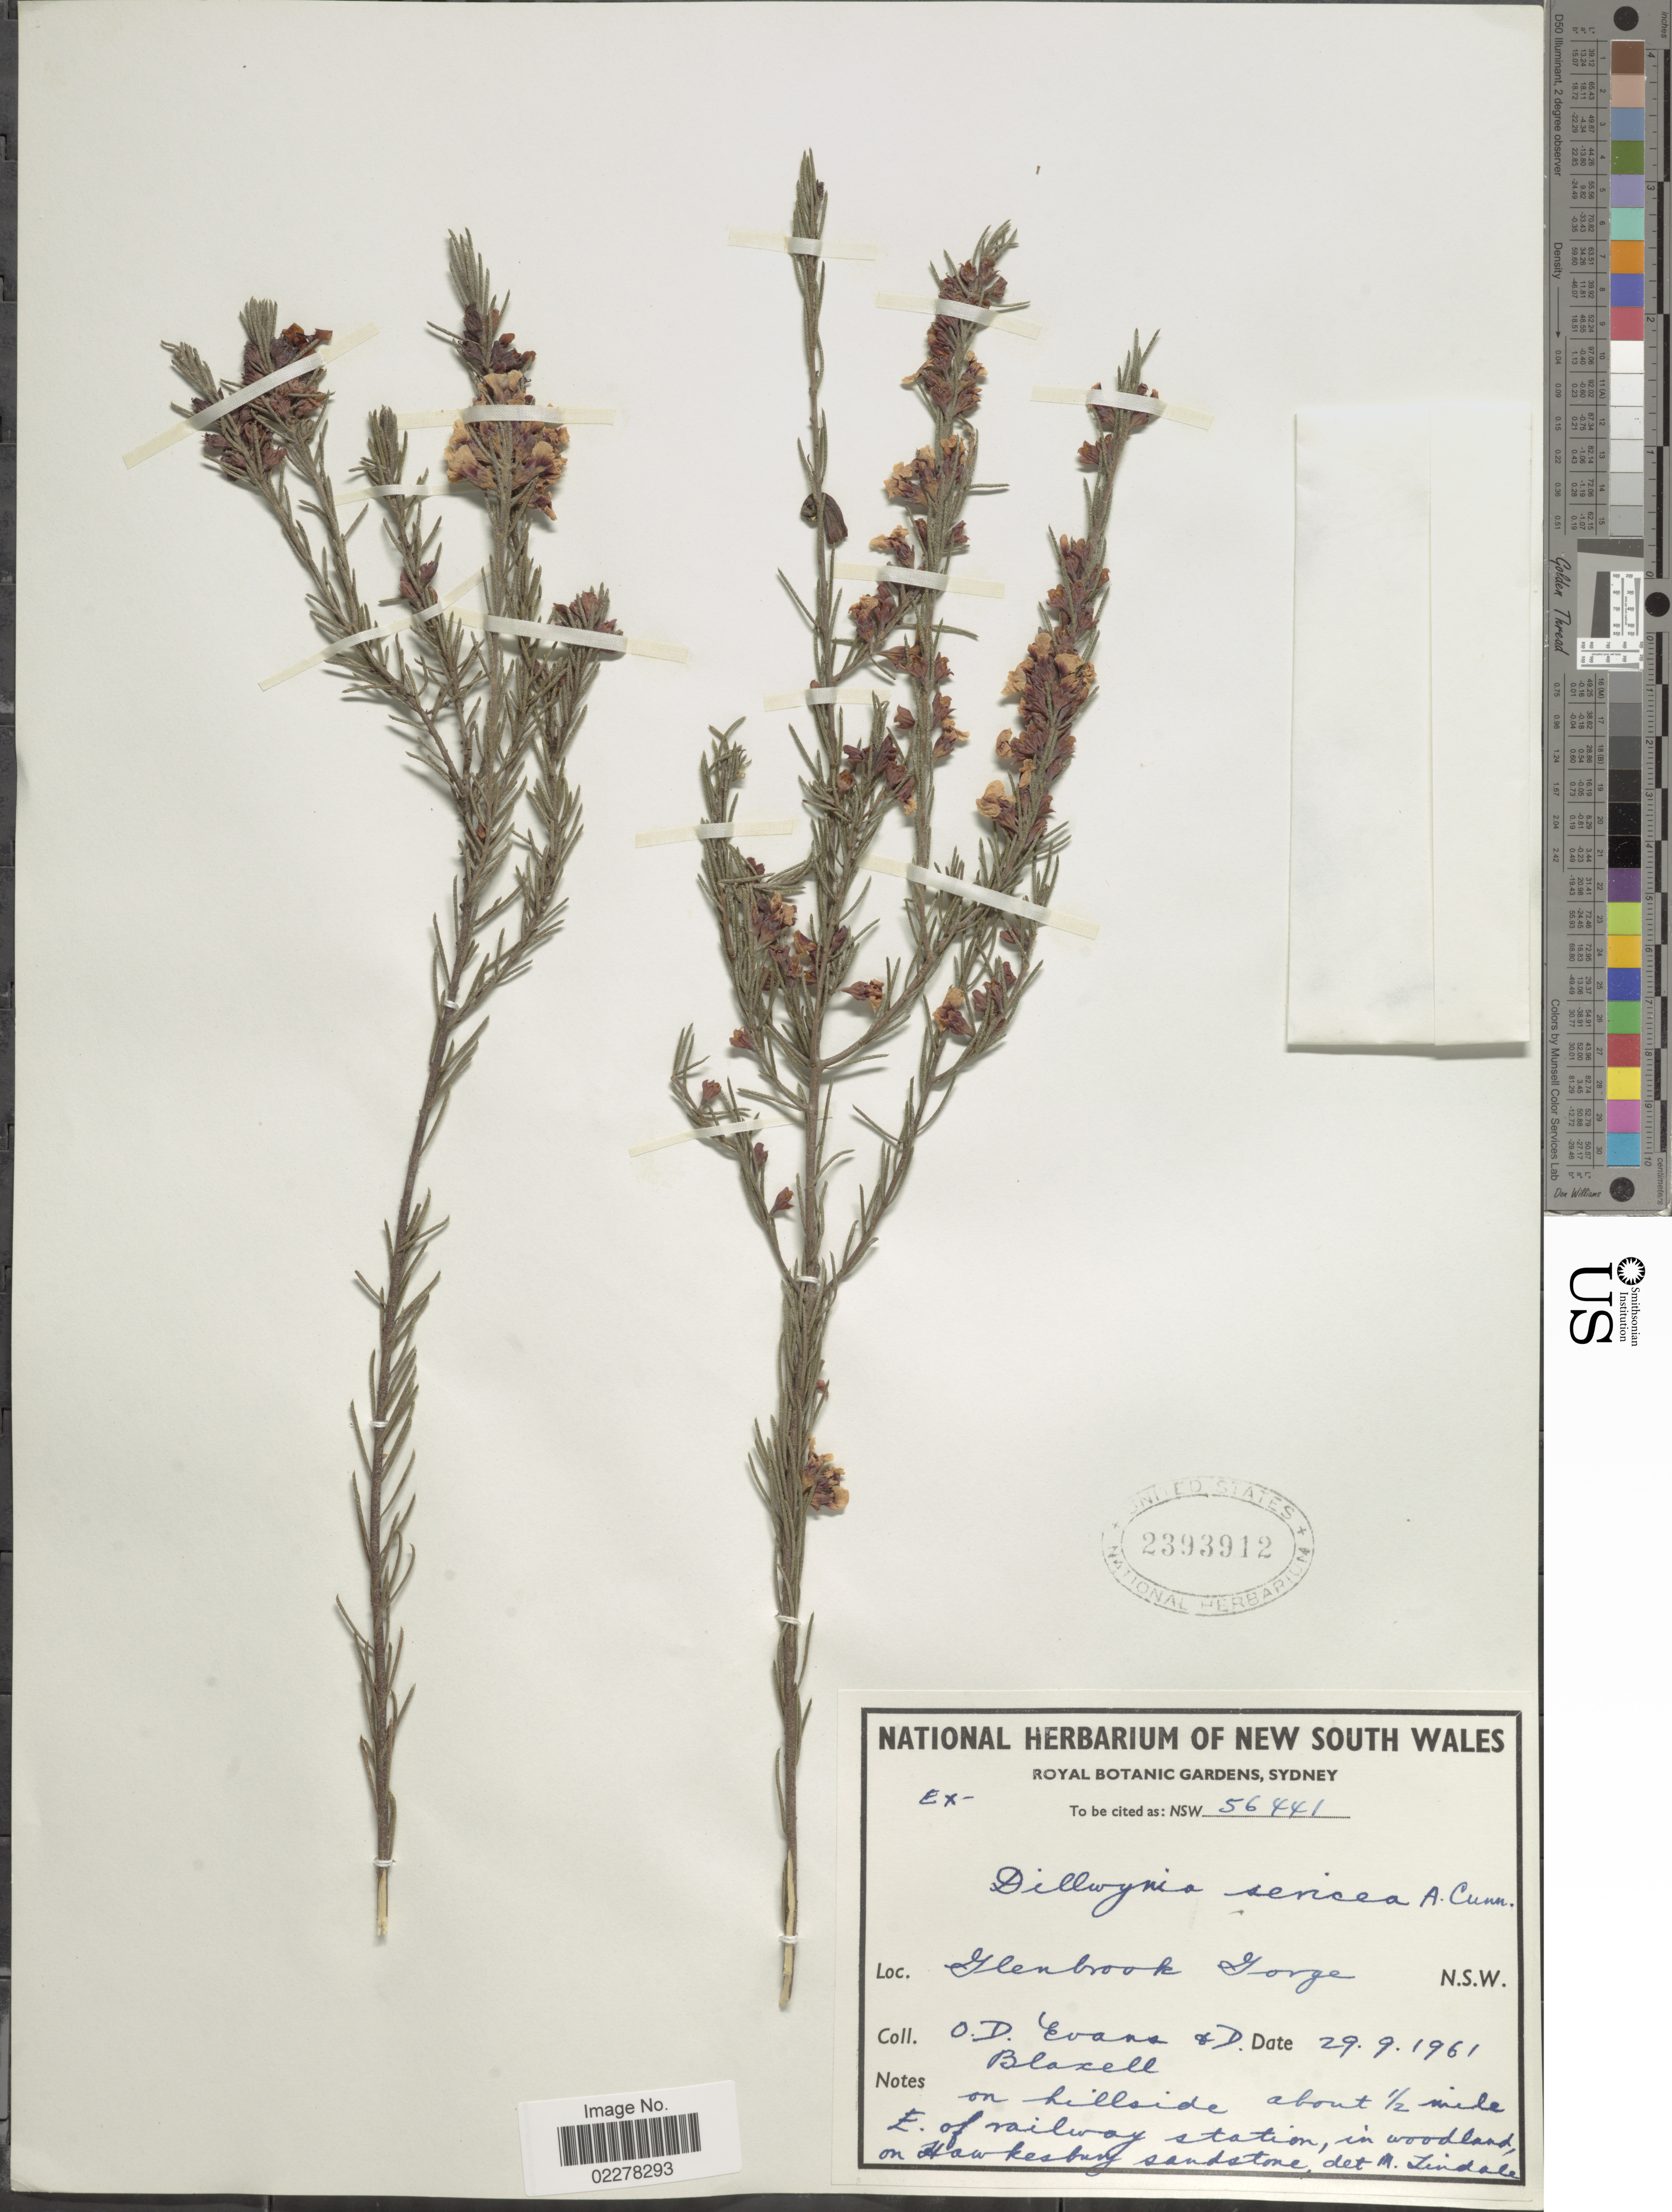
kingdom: Plantae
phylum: Tracheophyta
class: Magnoliopsida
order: Fabales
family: Fabaceae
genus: Dillwynia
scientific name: Dillwynia sericea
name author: A. Cunn.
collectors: O. Evans & D. Blaxell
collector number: NSW56441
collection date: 1961-09-29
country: Australia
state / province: New South Wales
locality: Glenbrook Gorge. N.S.W.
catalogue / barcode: US 2393912